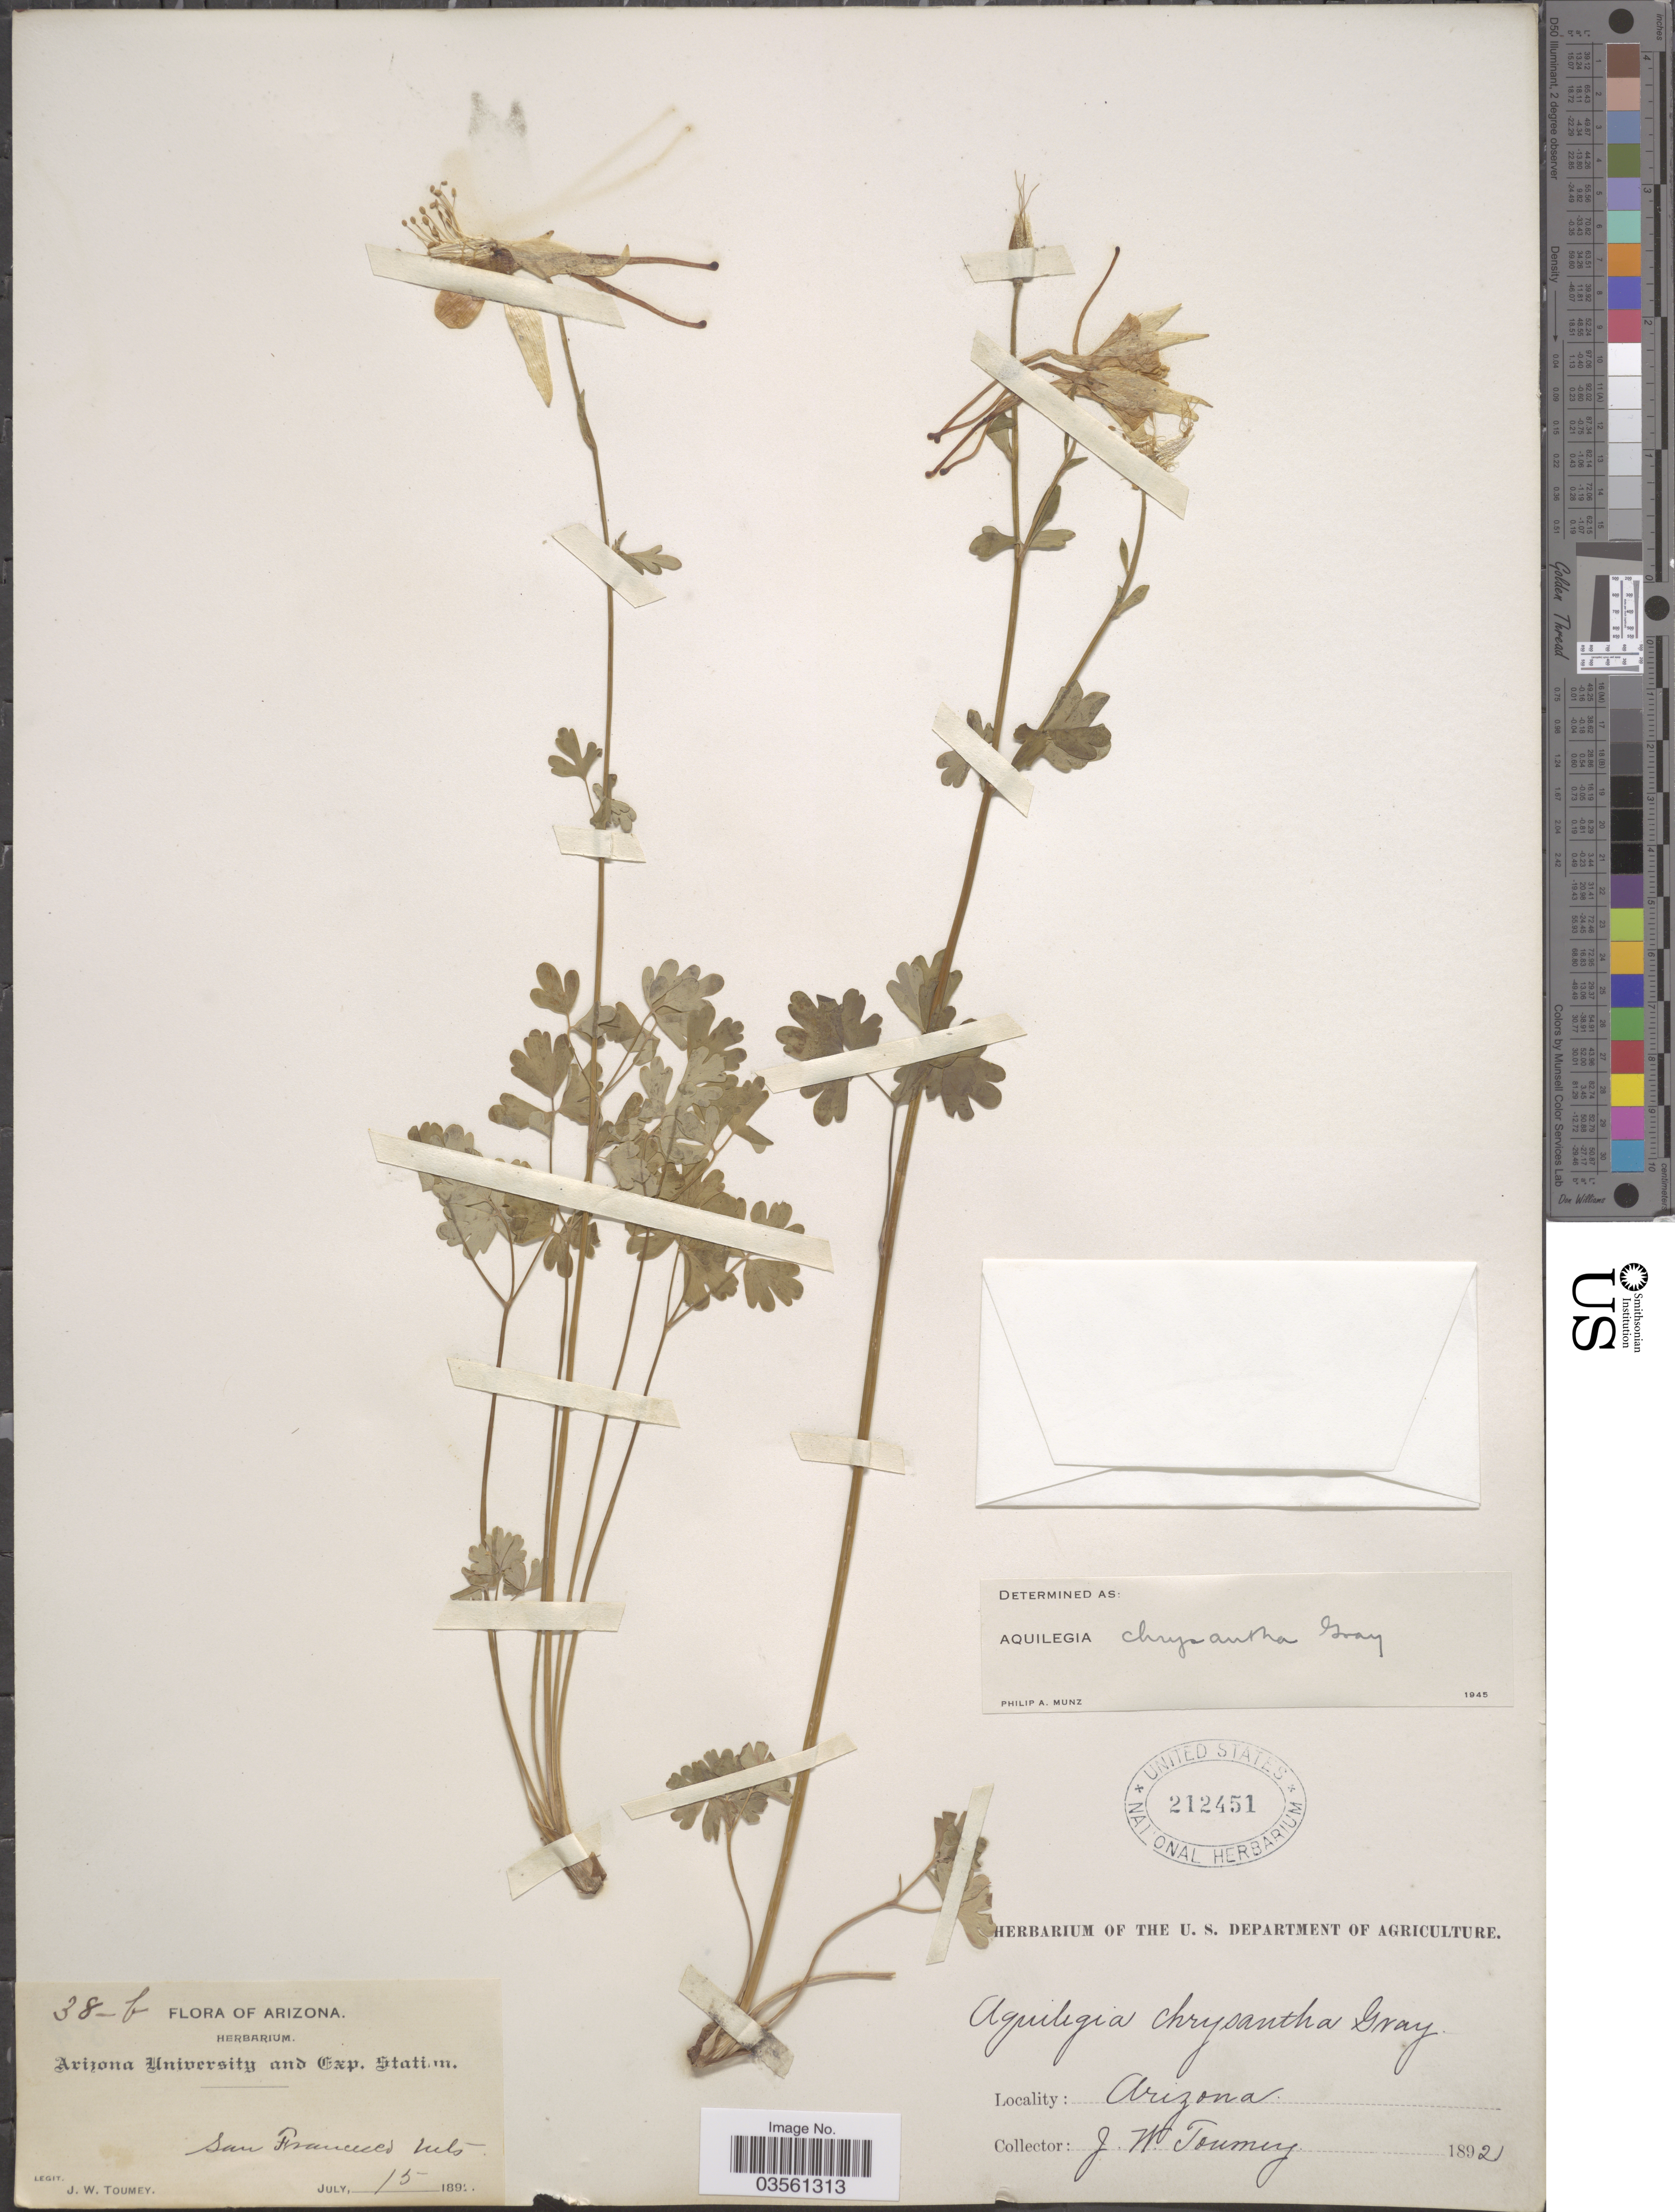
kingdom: Plantae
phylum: Tracheophyta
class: Magnoliopsida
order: Ranunculales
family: Ranunculaceae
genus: Aquilegia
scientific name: Aquilegia chrysantha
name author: A. Gray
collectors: J. W. Toumey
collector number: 38-b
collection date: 1892-07-15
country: United States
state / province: Arizona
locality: San Francisco Mts.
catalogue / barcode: US 212451